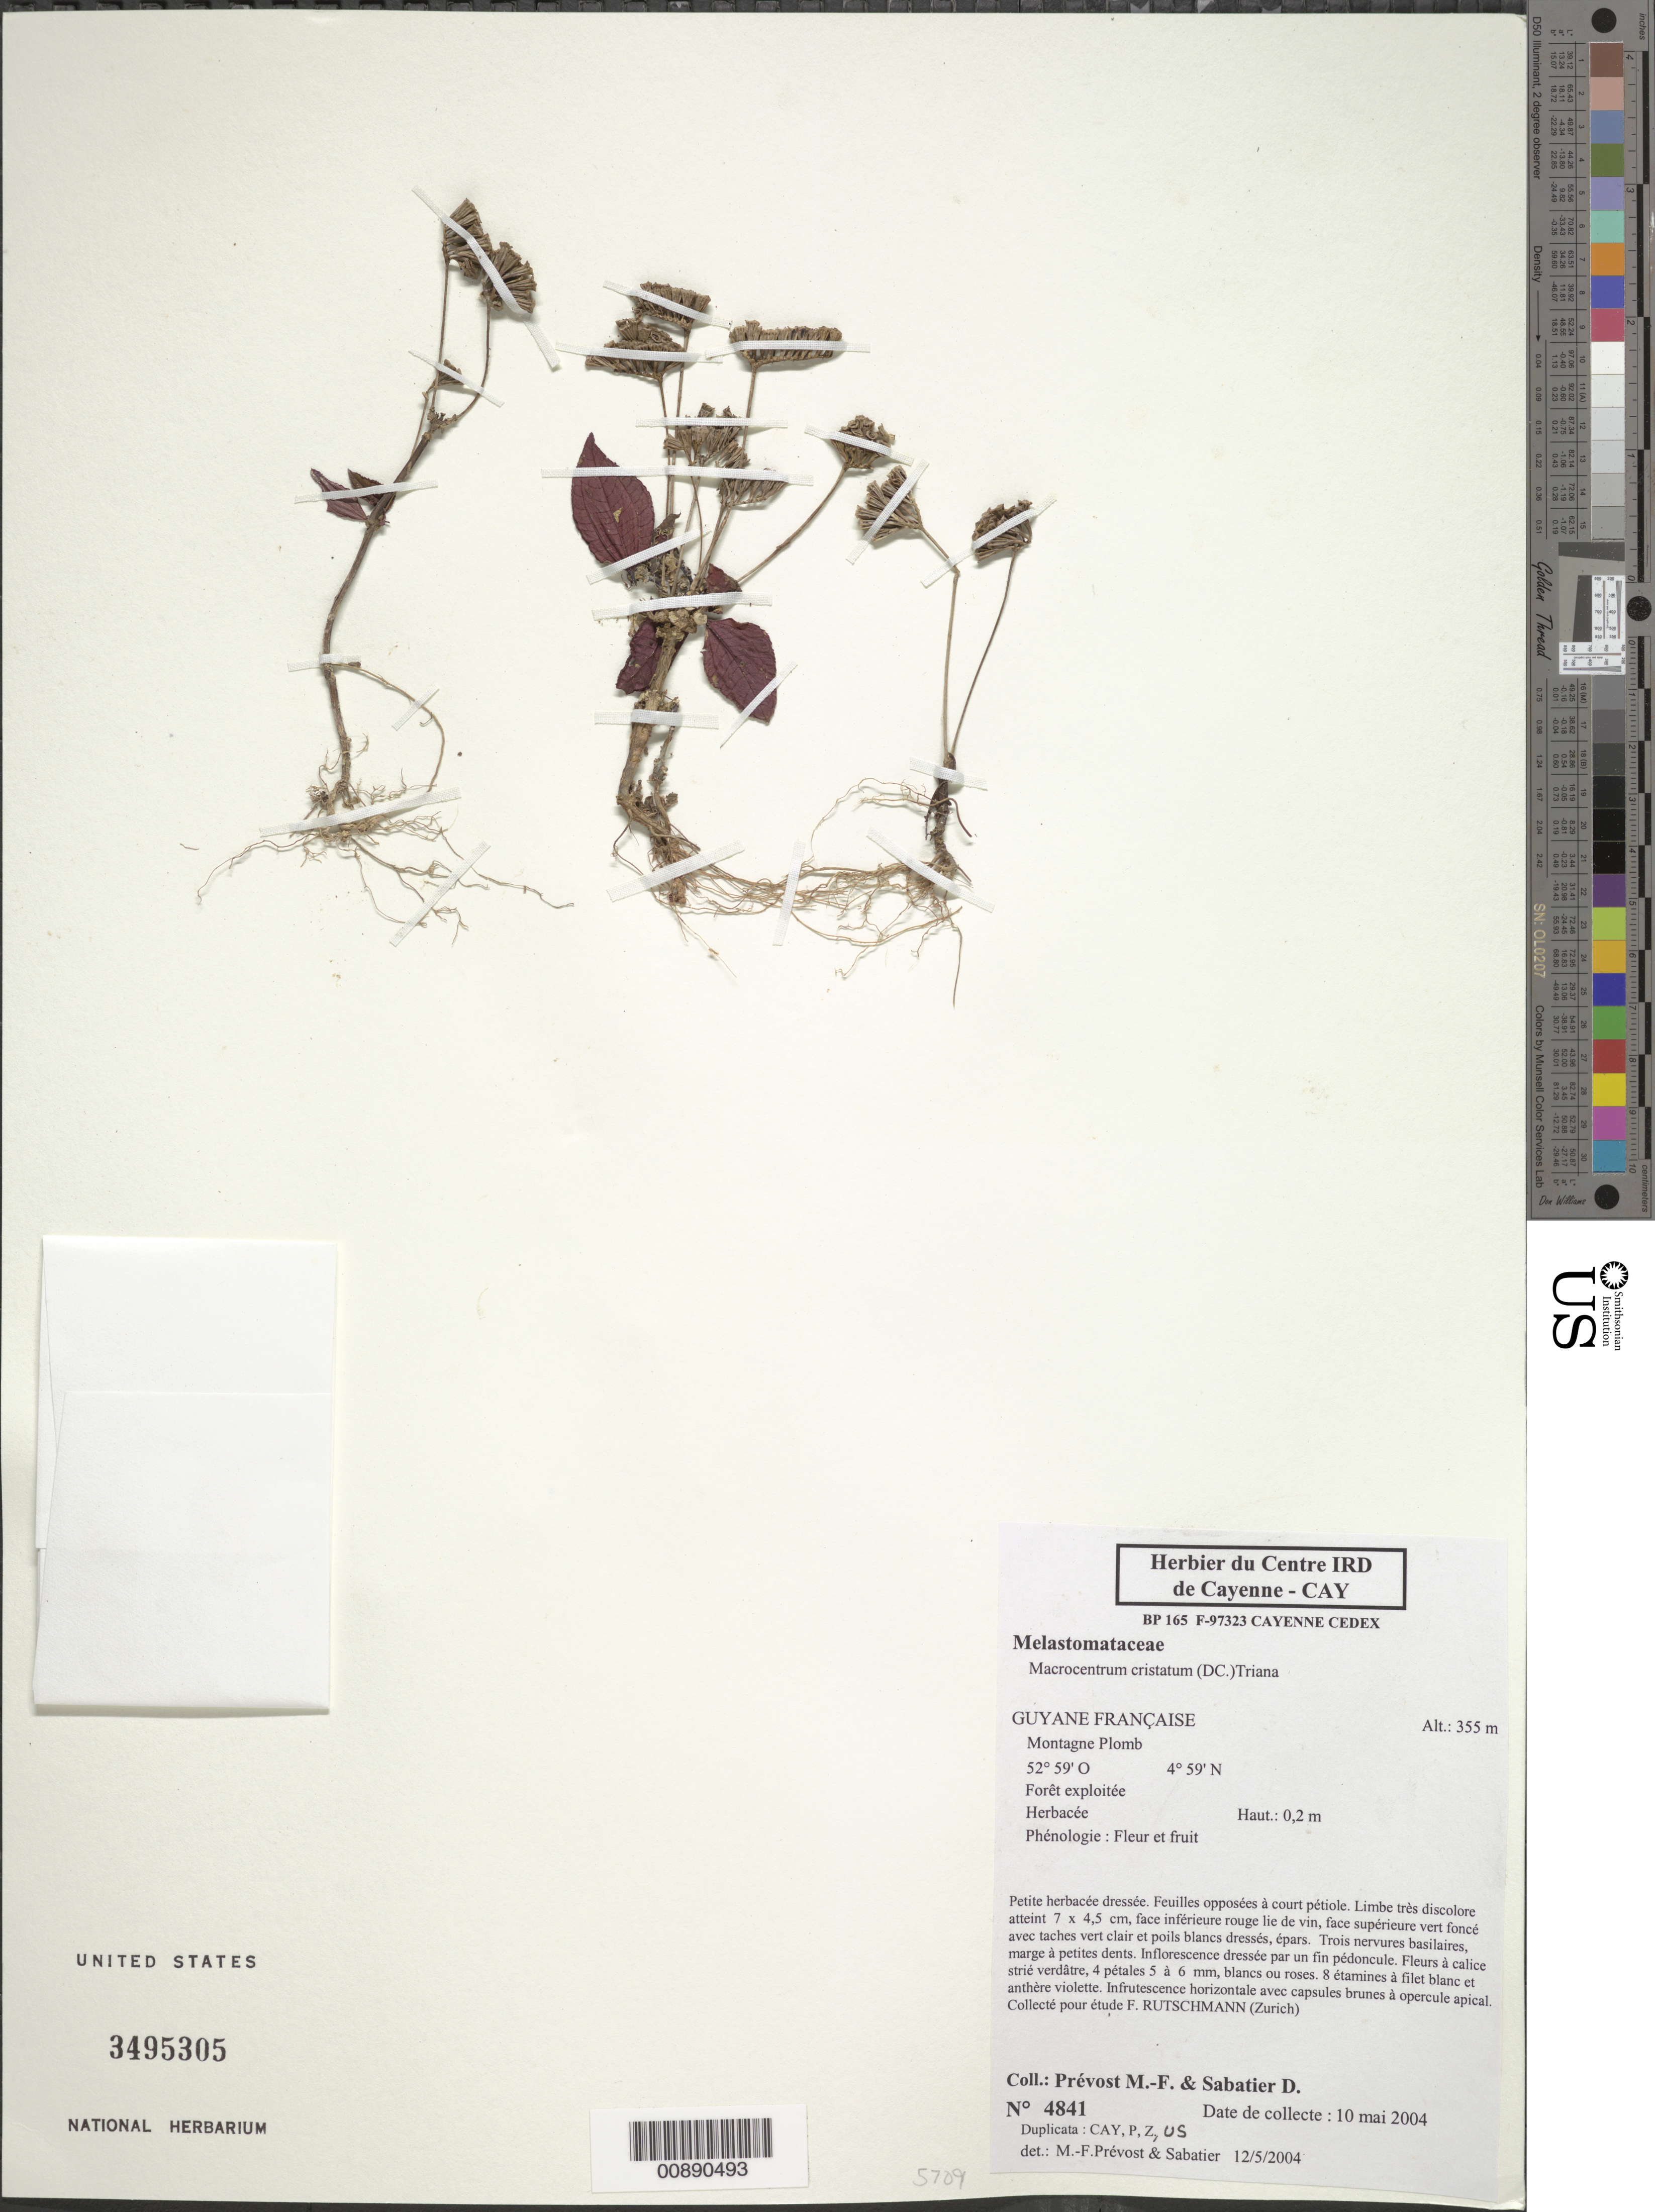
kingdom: Plantae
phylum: Tracheophyta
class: Magnoliopsida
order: Myrtales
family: Melastomataceae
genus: Macrocentrum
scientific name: Macrocentrum cristatum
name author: (DC.) Triana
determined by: Prévost, M.-F.; Sabatier, D.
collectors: M.-F. Prévost & D. Sabatier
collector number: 4841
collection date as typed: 10-May-04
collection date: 2004-05-10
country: French Guiana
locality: Montagne Plomb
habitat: Forêt exploitée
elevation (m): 355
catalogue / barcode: US 3495305